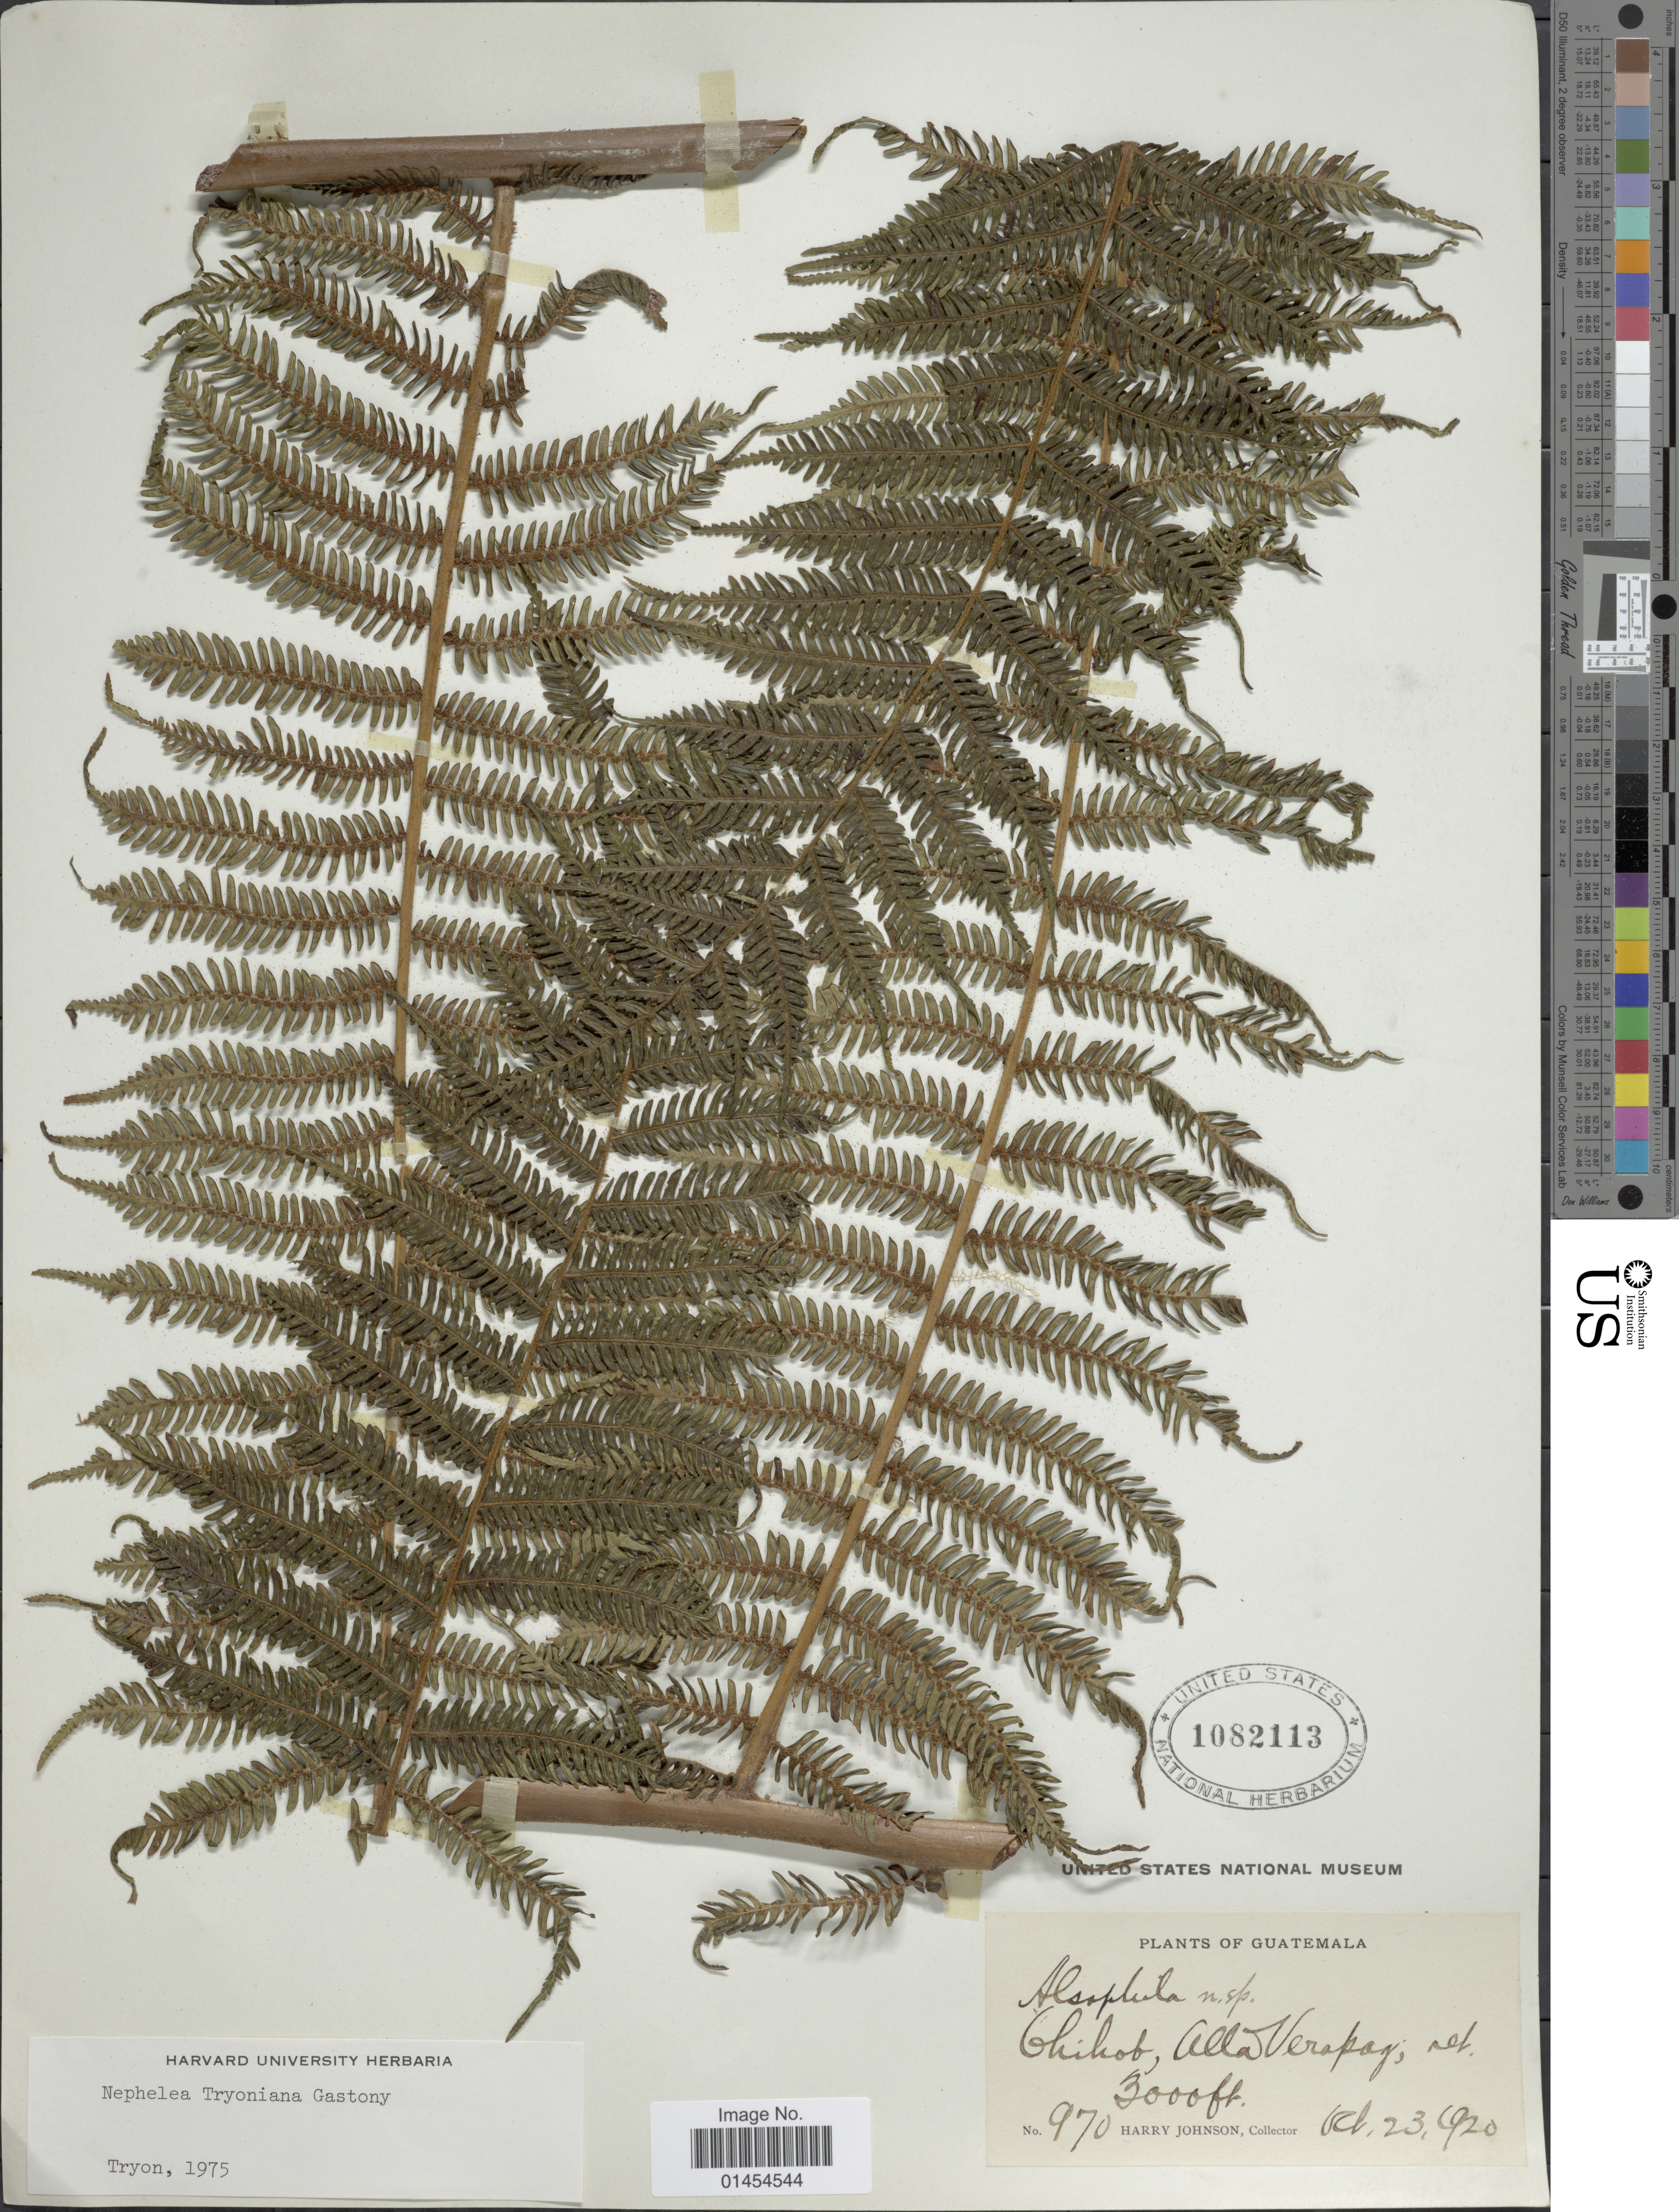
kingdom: Plantae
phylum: Tracheophyta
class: Polypodiopsida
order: Cyatheales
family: Cyatheaceae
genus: Alsophila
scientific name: Alsophila tryoniana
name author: (Gastony) D.S. Conant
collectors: H. Johnson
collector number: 970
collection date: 1920-10-23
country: Guatemala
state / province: Alta Verapaz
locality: Chihob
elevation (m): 914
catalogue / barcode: US 1082113